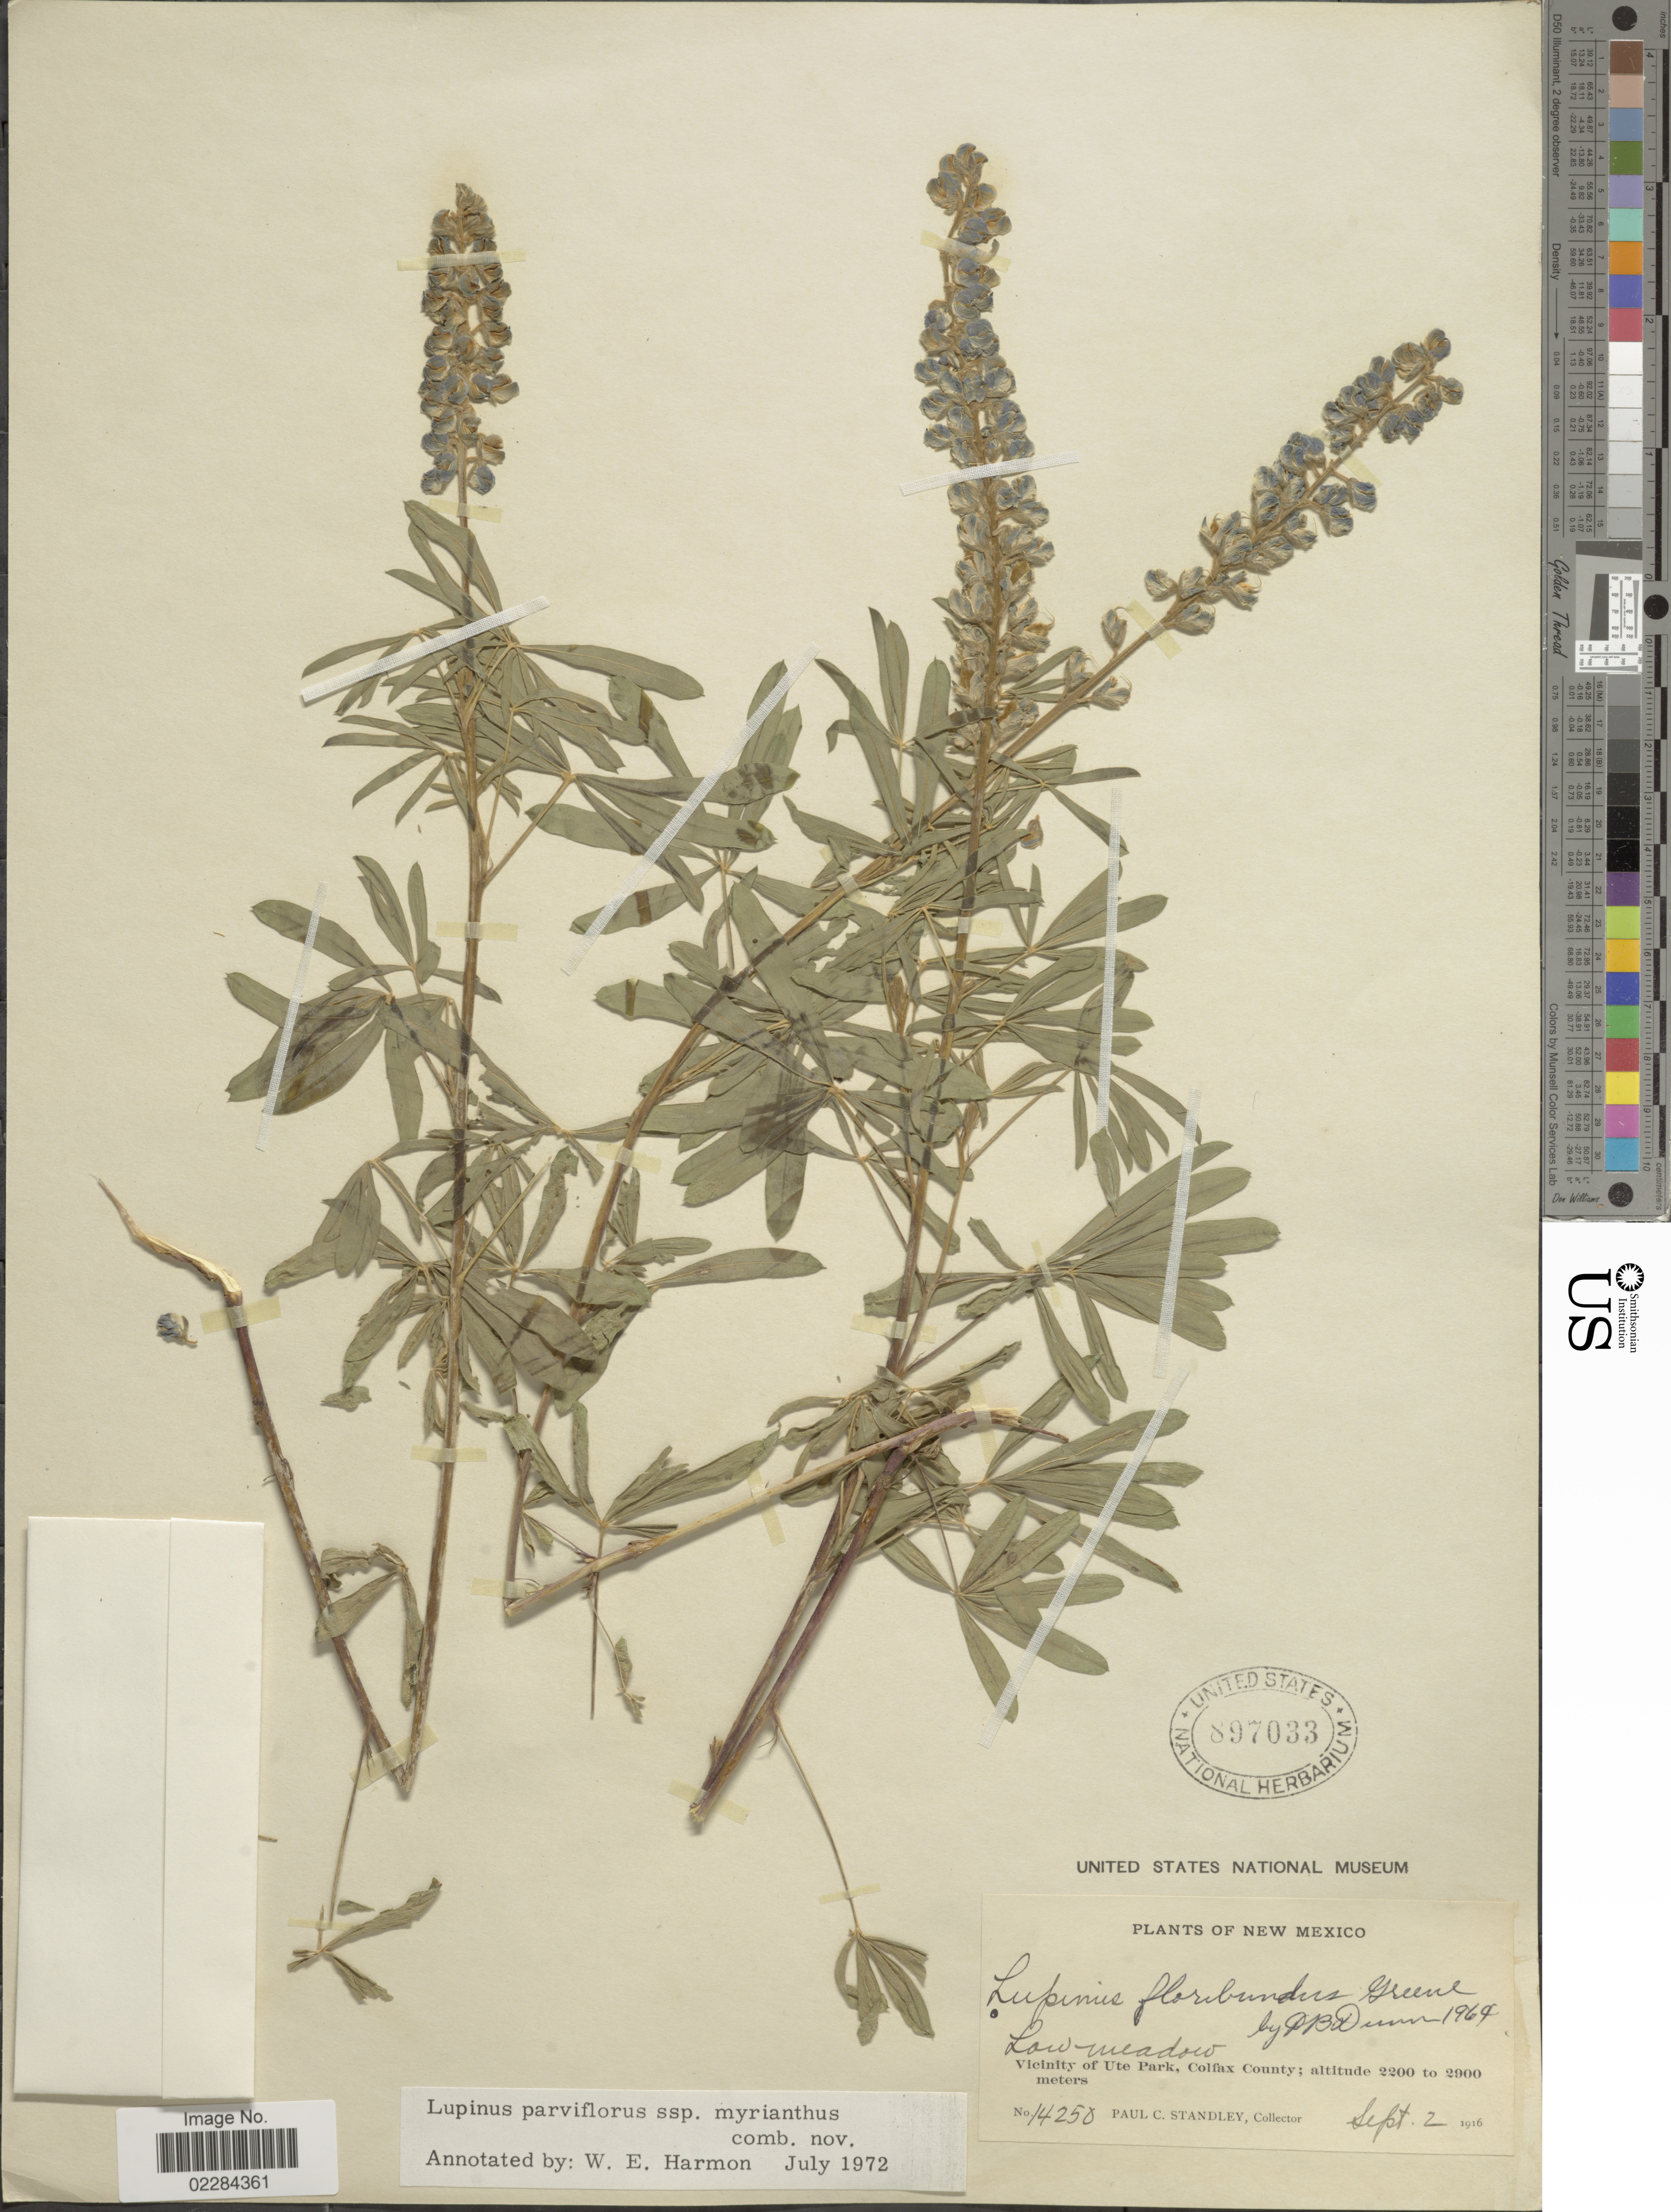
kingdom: Plantae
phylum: Tracheophyta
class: Magnoliopsida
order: Fabales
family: Fabaceae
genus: Lupinus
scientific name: Lupinus argenteus var. myrianthus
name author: (Greene) Isley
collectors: P. C. Standley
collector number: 14250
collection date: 1916-09-02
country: United States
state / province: New Mexico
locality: Vicinity of Ute Park, Colfax County.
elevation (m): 2200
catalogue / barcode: US 897033